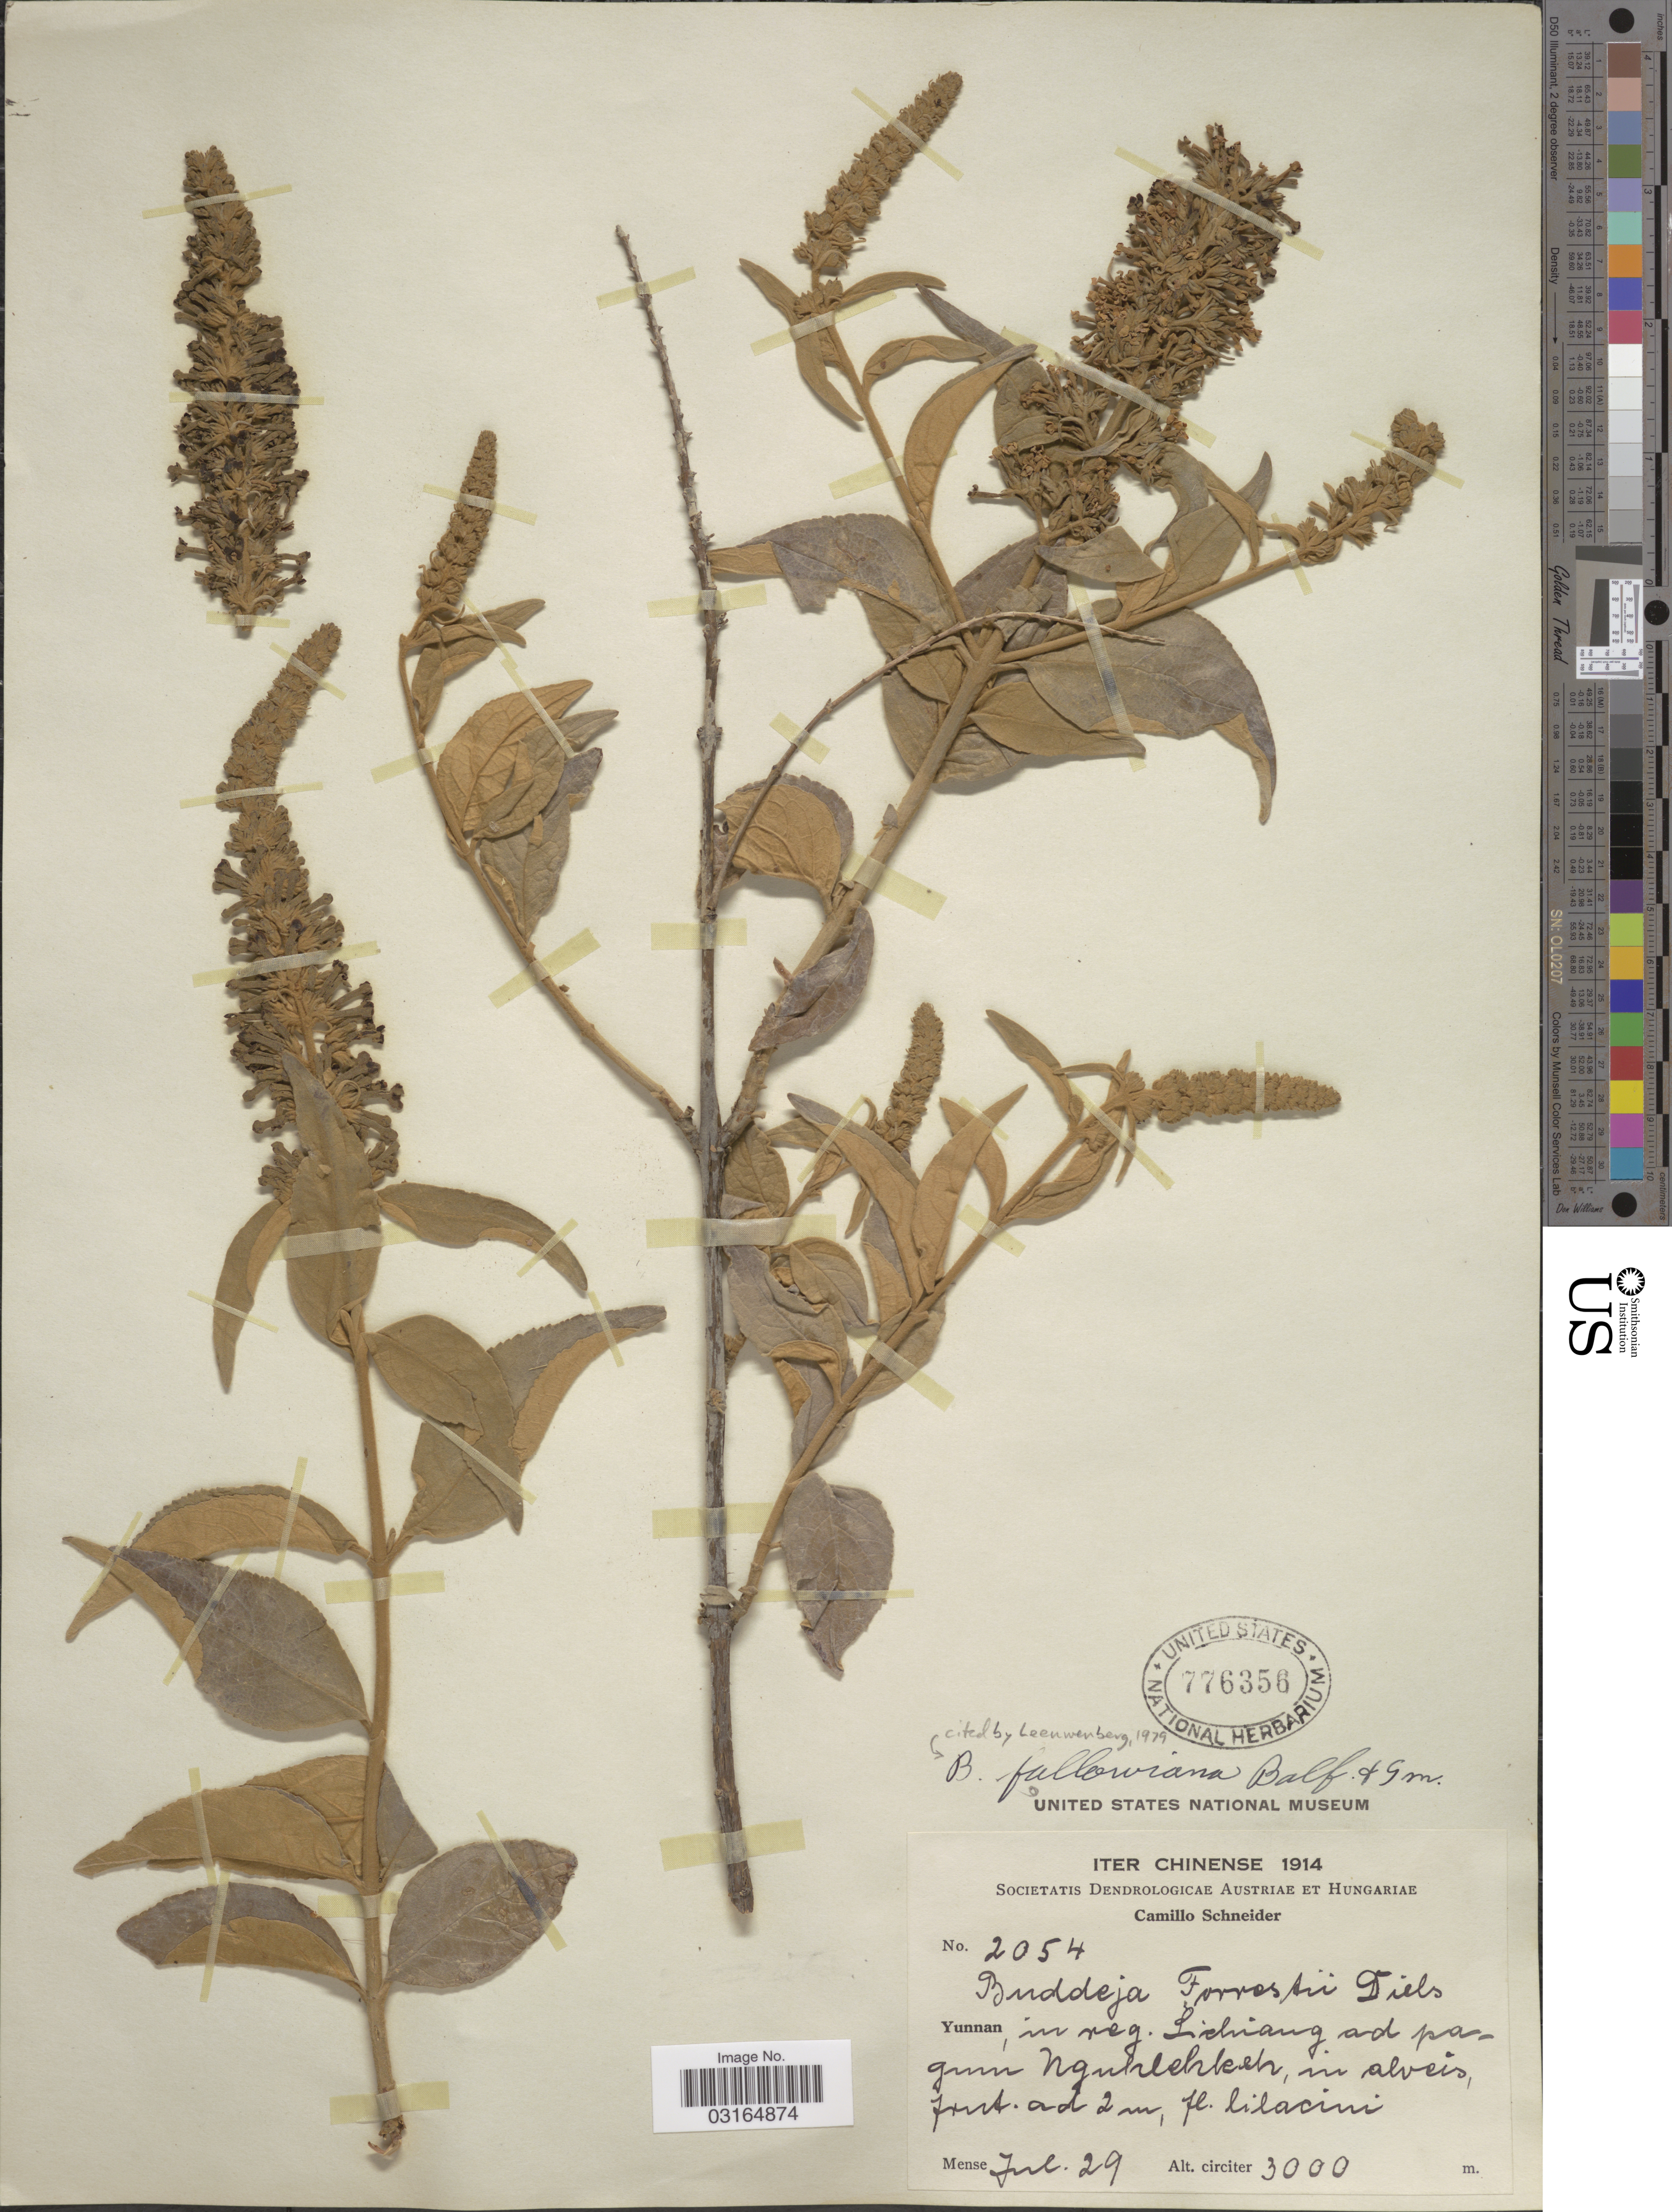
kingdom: Plantae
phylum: Tracheophyta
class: Magnoliopsida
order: Lamiales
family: Scrophulariaceae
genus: Buddleja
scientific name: Buddleja fallowiana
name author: Balf. f. & W.W. Sm.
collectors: C. K. Schneider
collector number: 2054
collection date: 1914-07-29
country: China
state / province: Yunnan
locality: In reg. Lichiang ad pagum Ngulrehkeh [interpreted].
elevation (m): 3000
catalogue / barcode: US 776356